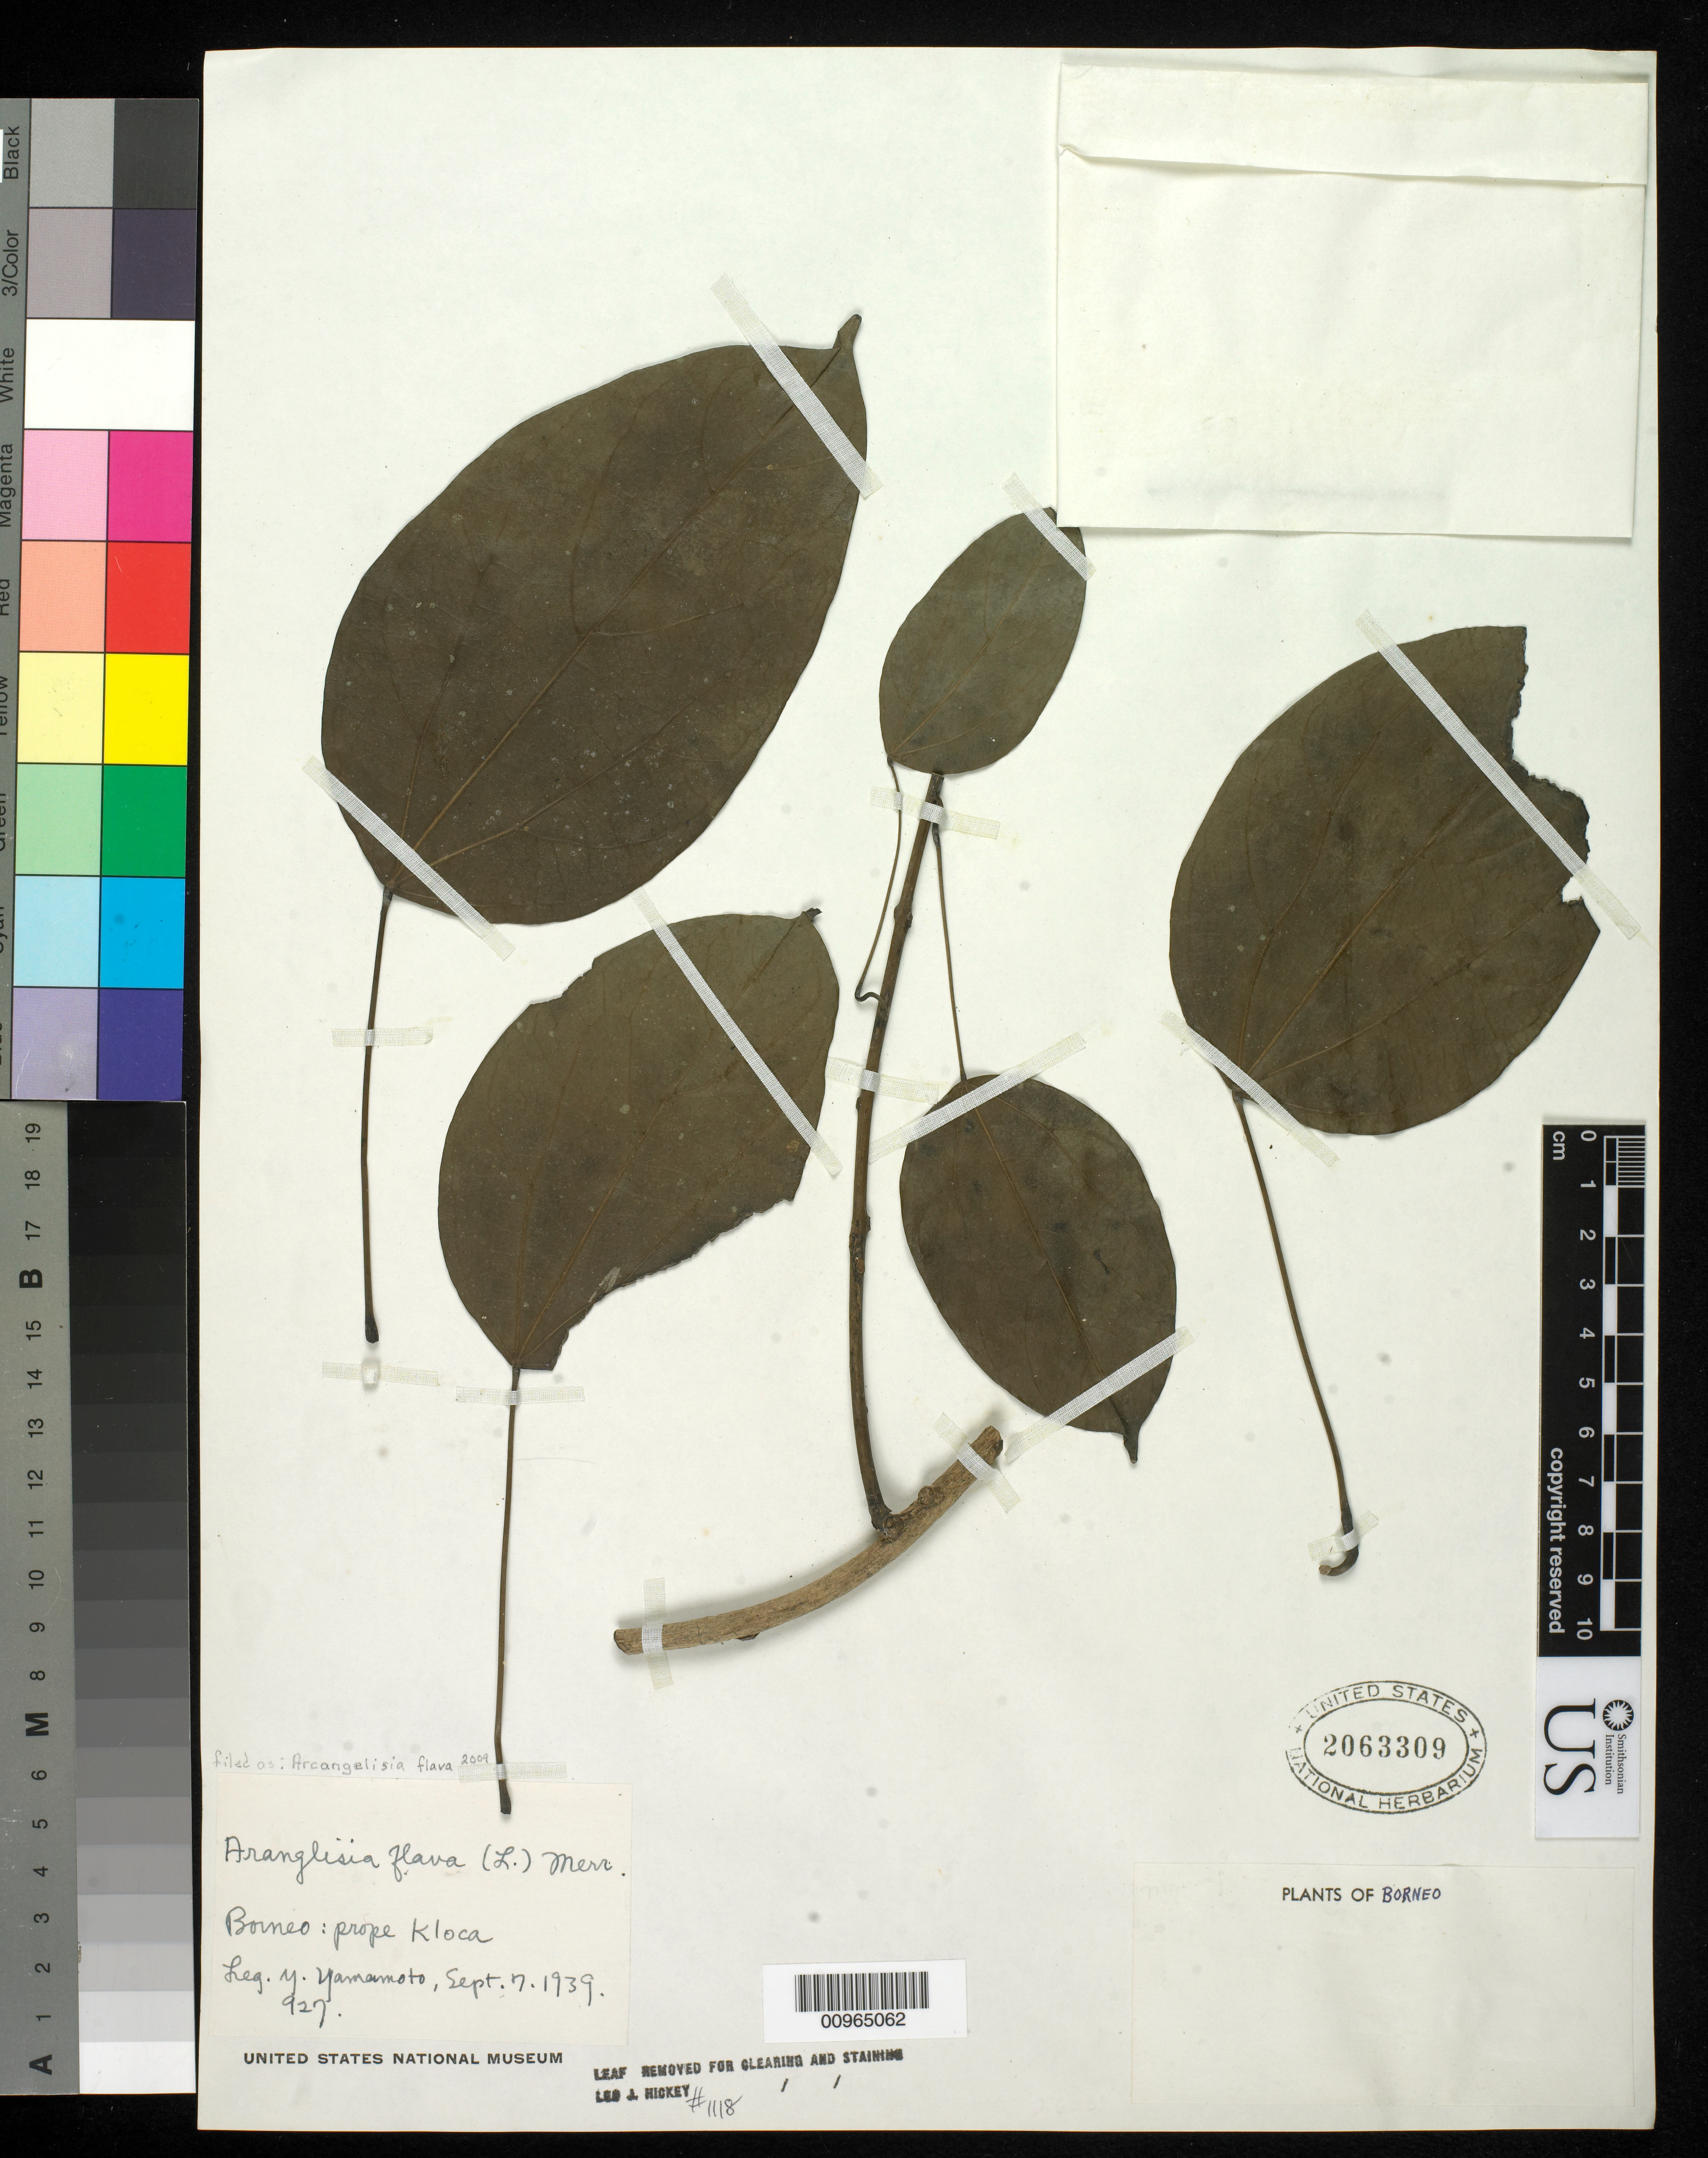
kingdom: Plantae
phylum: Tracheophyta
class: Magnoliopsida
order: Ranunculales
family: Menispermaceae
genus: Arcangelisia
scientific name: Arcangelisia flava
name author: (L.) Merr.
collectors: Y. Yamamoto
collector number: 927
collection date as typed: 07 Sep 1939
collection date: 1939-09-07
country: Malaysia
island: Borneo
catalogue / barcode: US 2063309